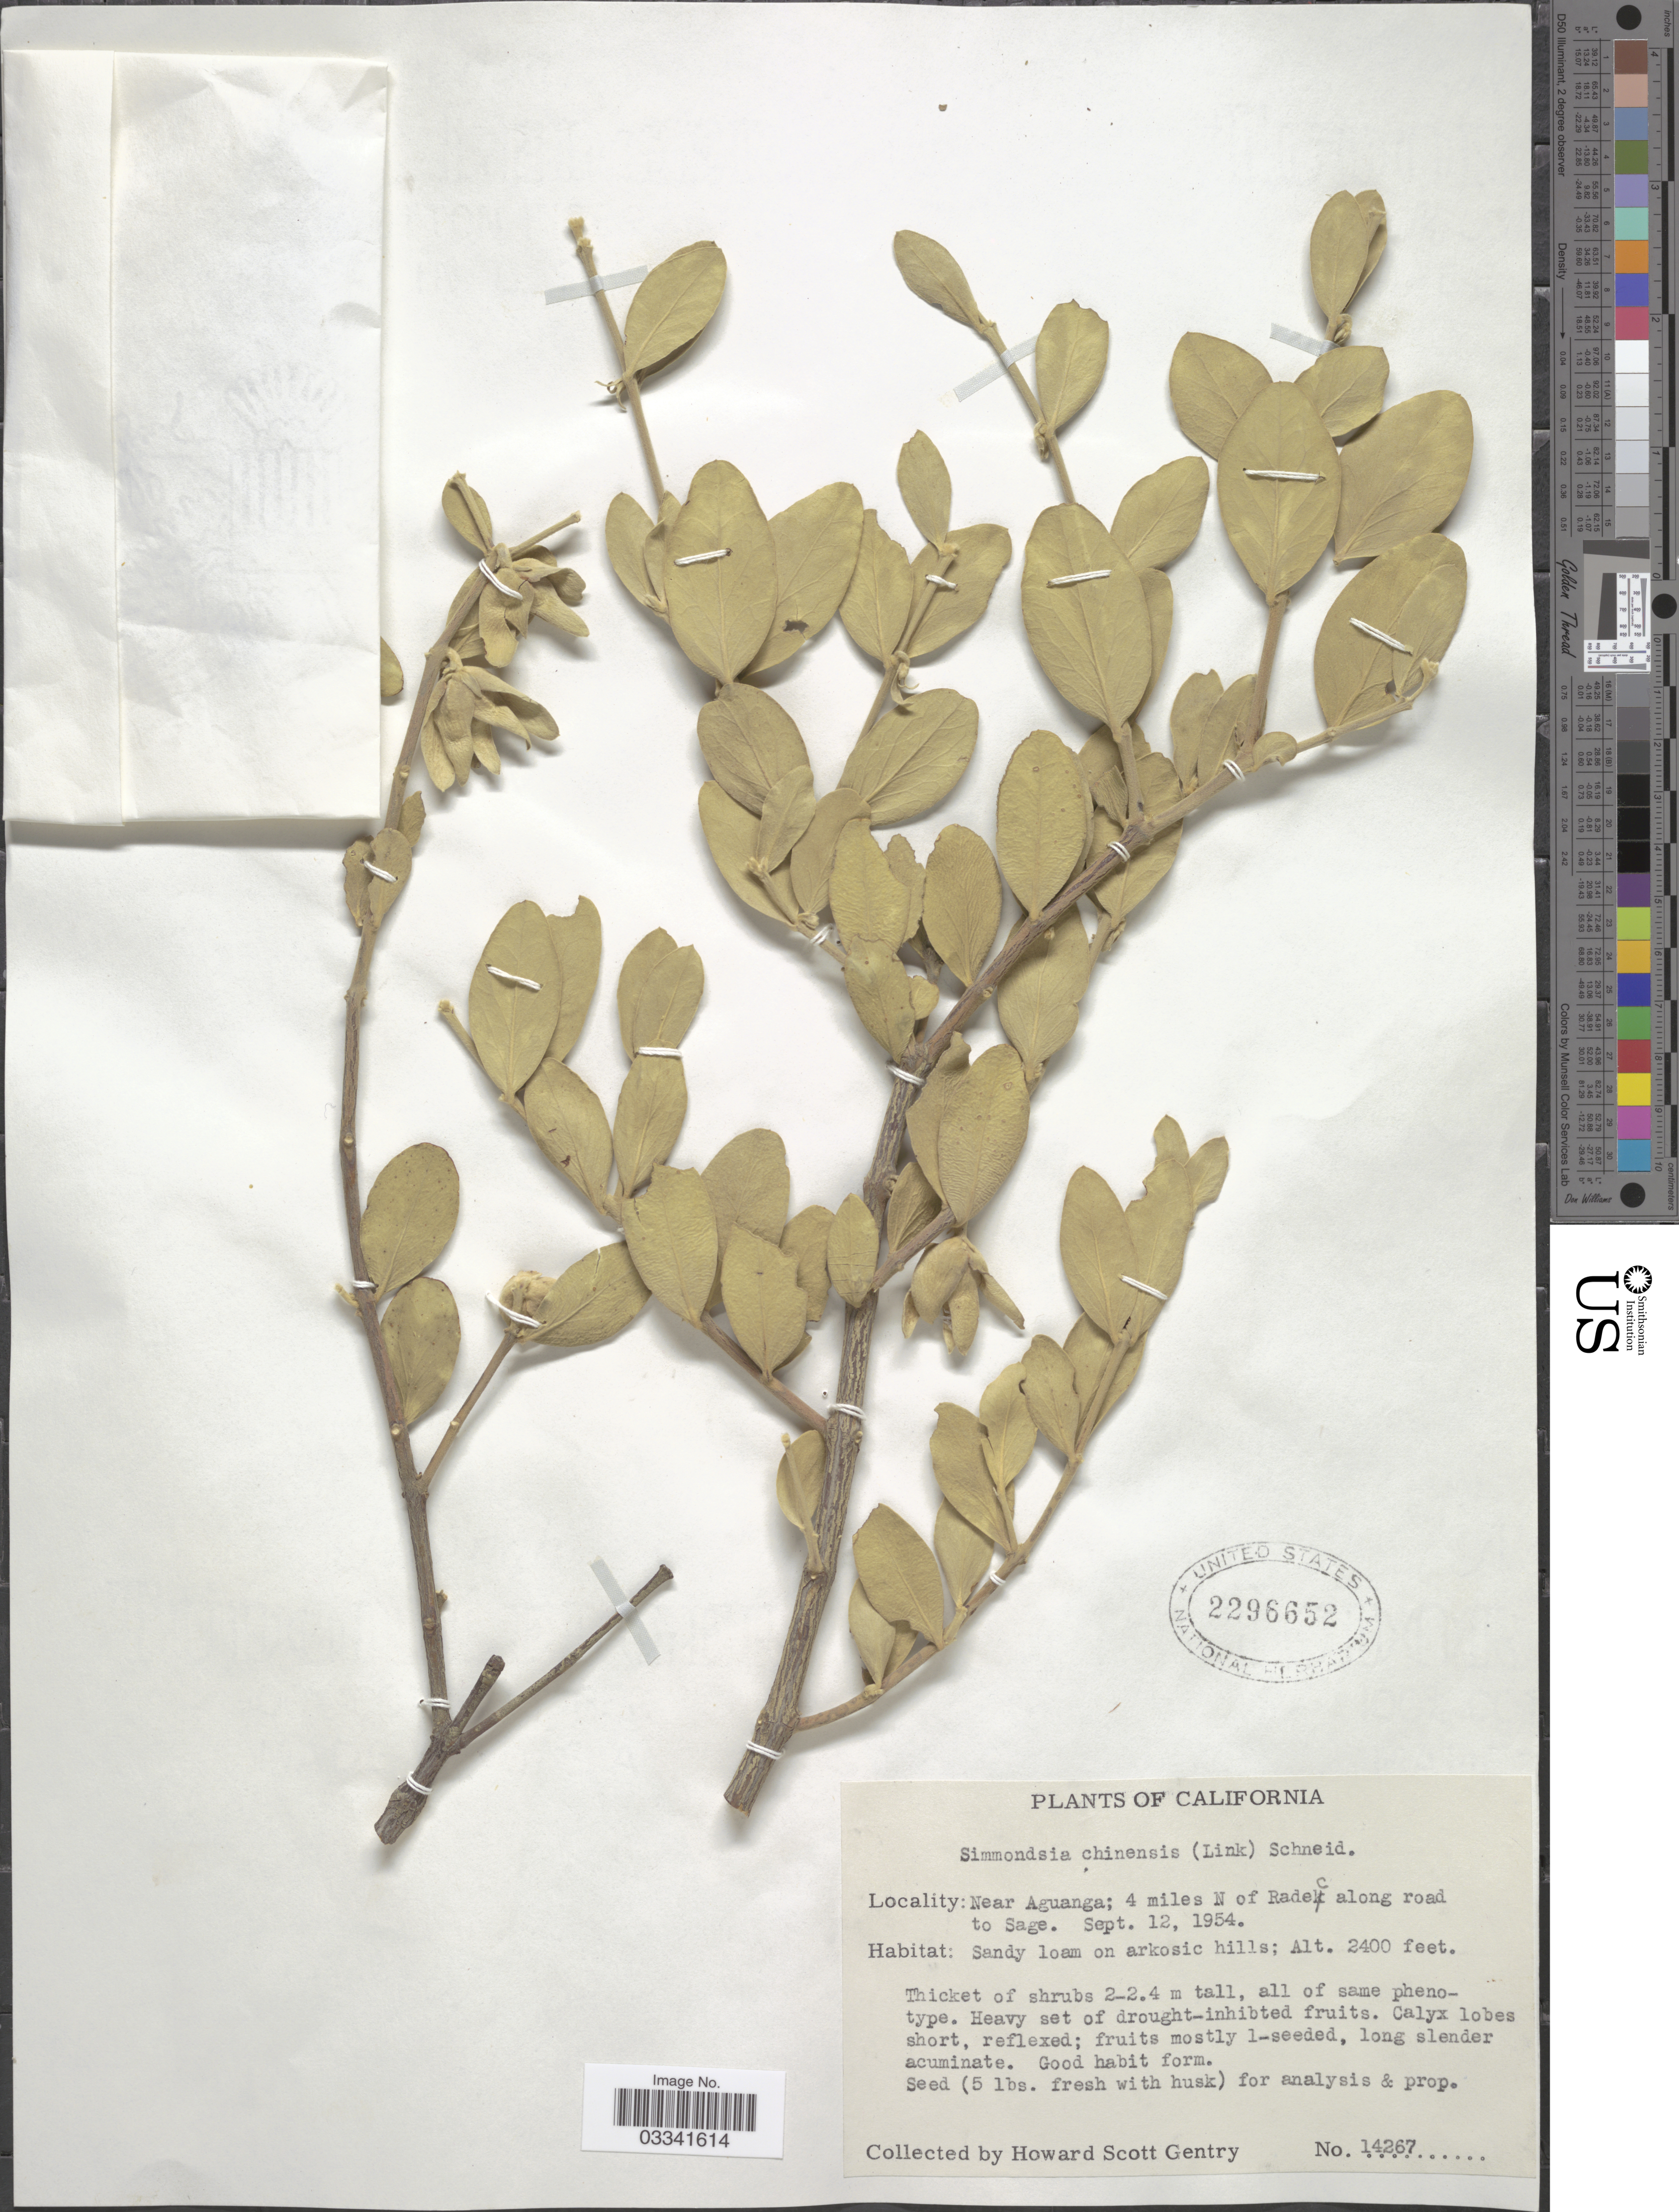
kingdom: Plantae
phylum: Tracheophyta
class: Magnoliopsida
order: Caryophyllales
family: Simmondsiaceae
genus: Simmondsia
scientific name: Simmondsia chinensis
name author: (Link) C.K. Schneid.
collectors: H. S. Gentry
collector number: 14267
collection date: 1954-09-12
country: United States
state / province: California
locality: Near Aguanga; 4 miles N of Radec along road to Sage.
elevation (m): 732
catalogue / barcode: US 2296652